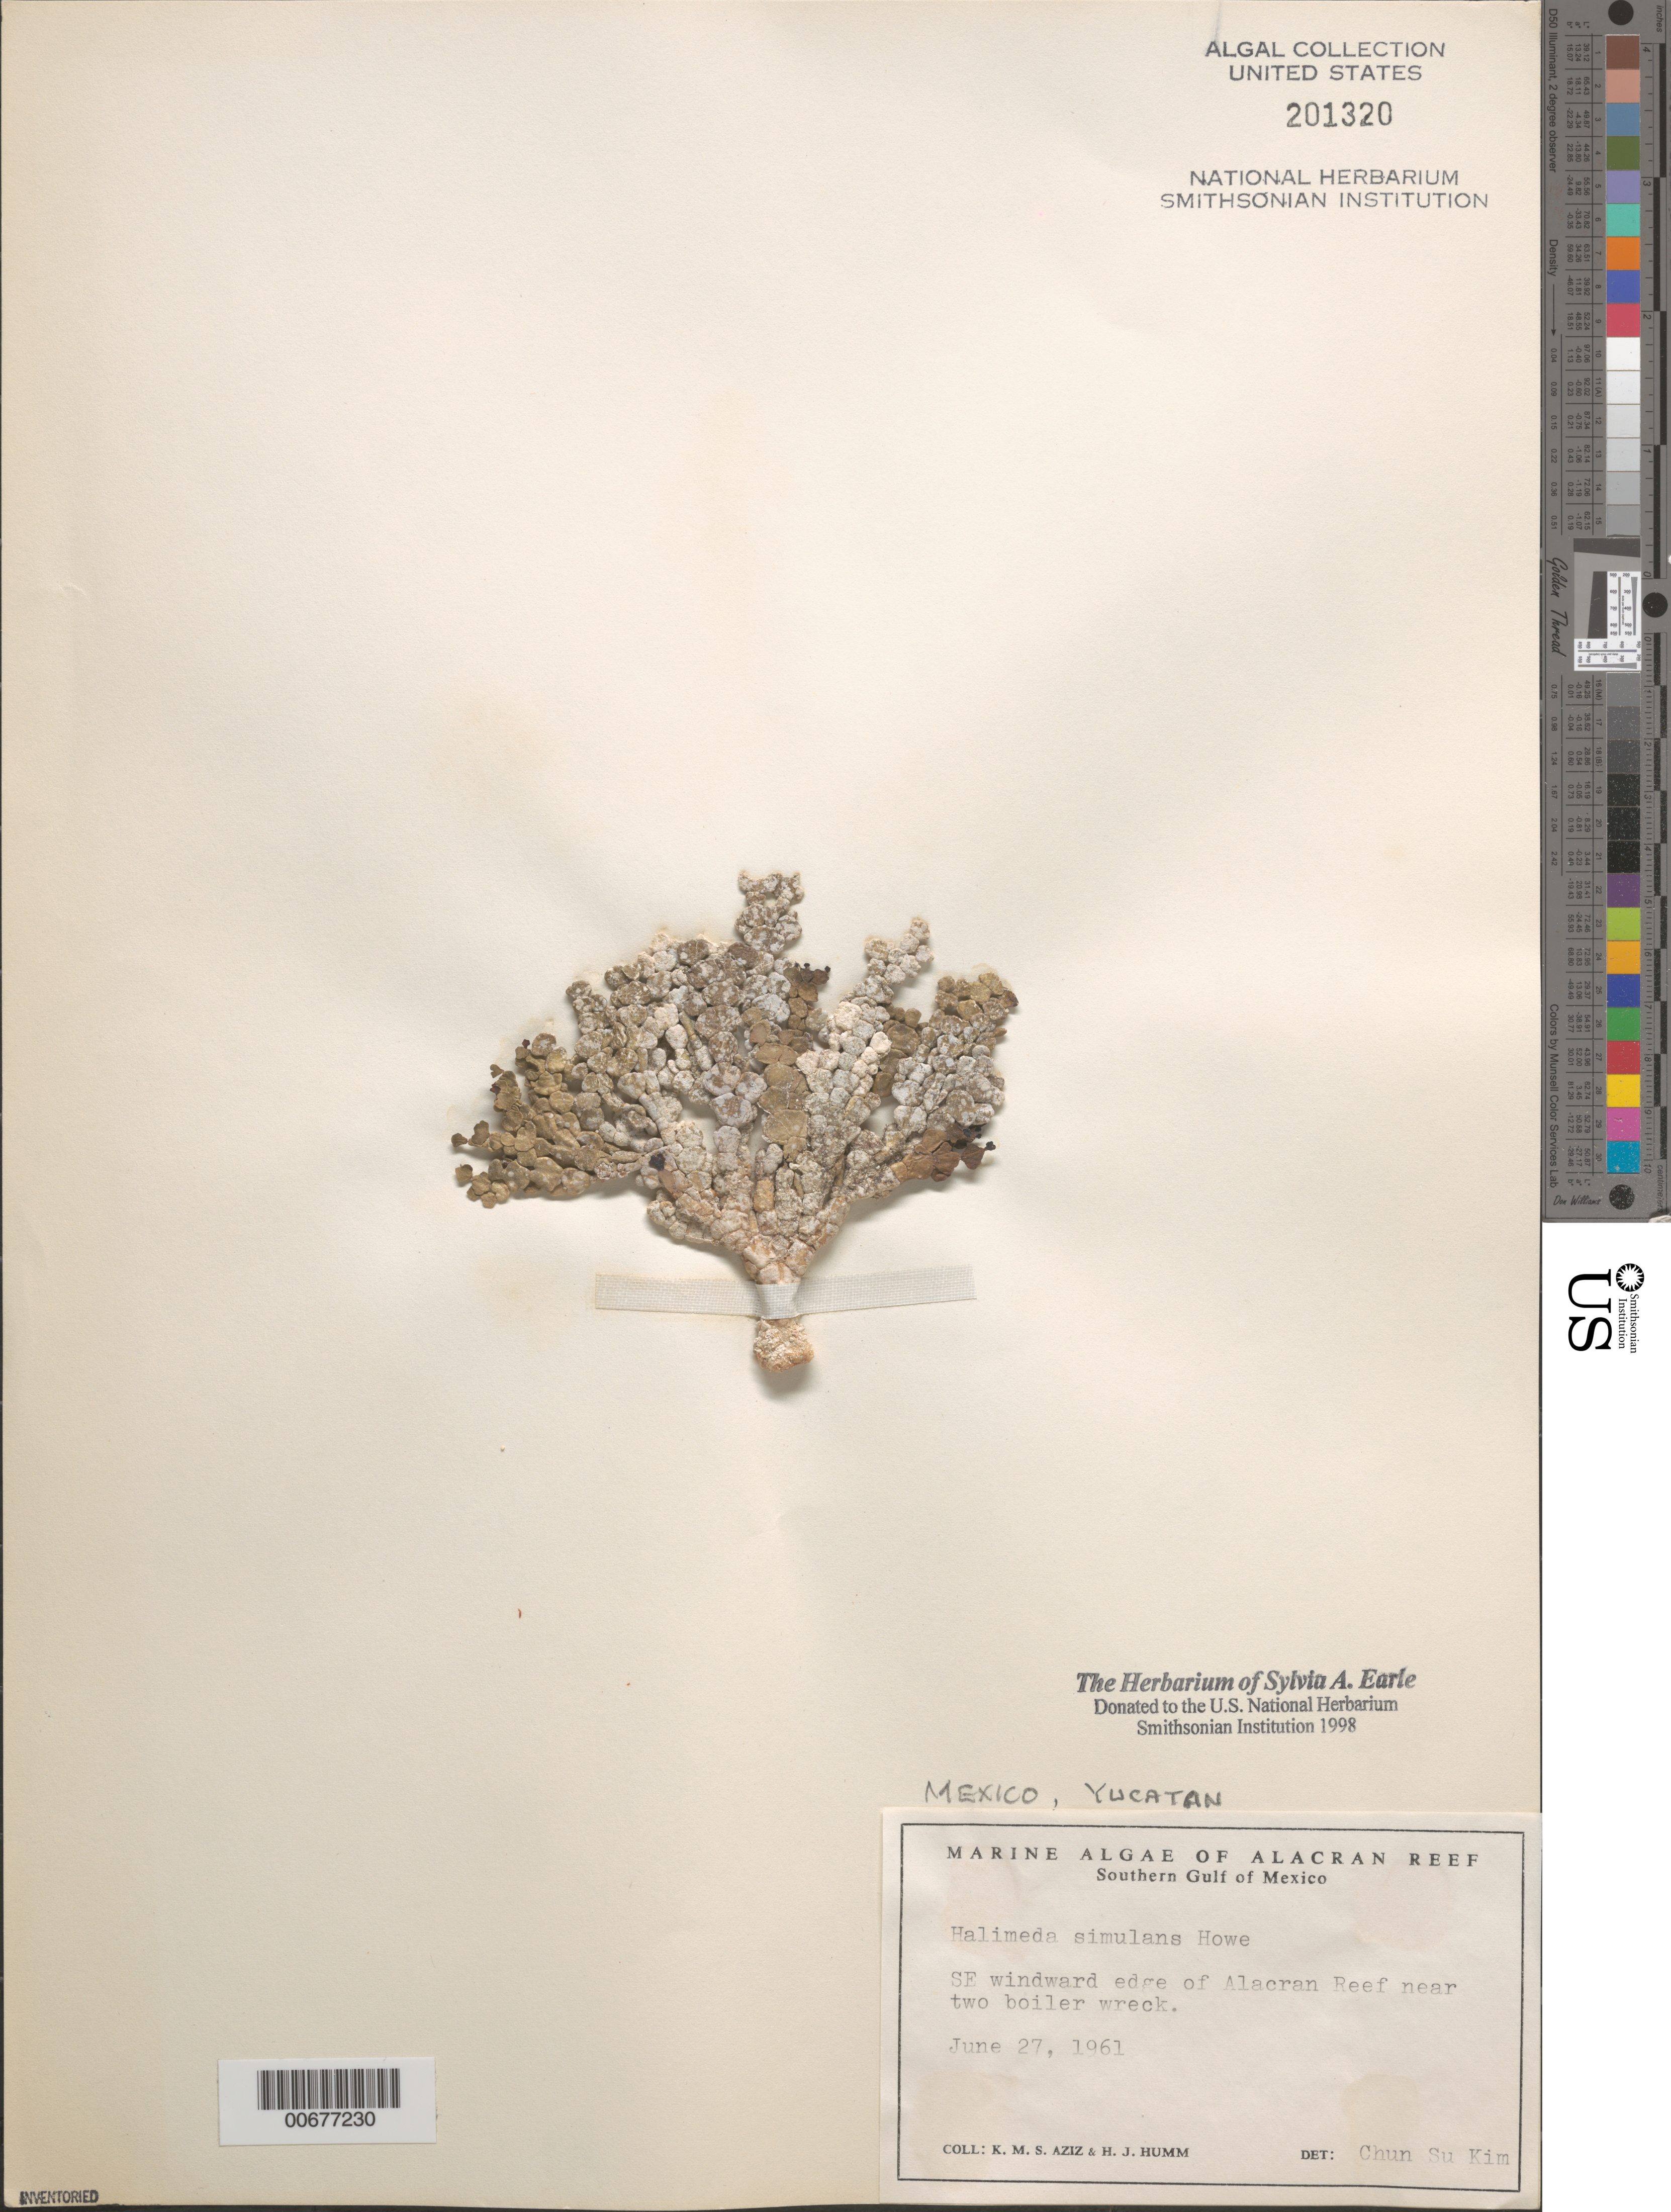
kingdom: Plantae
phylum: Chlorophyta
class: Ulvophyceae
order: Bryopsidales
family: Halimedaceae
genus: Halimeda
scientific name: Halimeda simulans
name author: M. Howe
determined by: Kim, Chun Su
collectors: K. M. Aziz & H. J. Humm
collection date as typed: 27 Jun 1961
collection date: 1961-06-27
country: Mexico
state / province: Yucatan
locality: Alacran Reef near two boiler wreck, Campeche Bank, southern Gulf of Mexico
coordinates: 22 30' N, 89 45' W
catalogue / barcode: US 201320